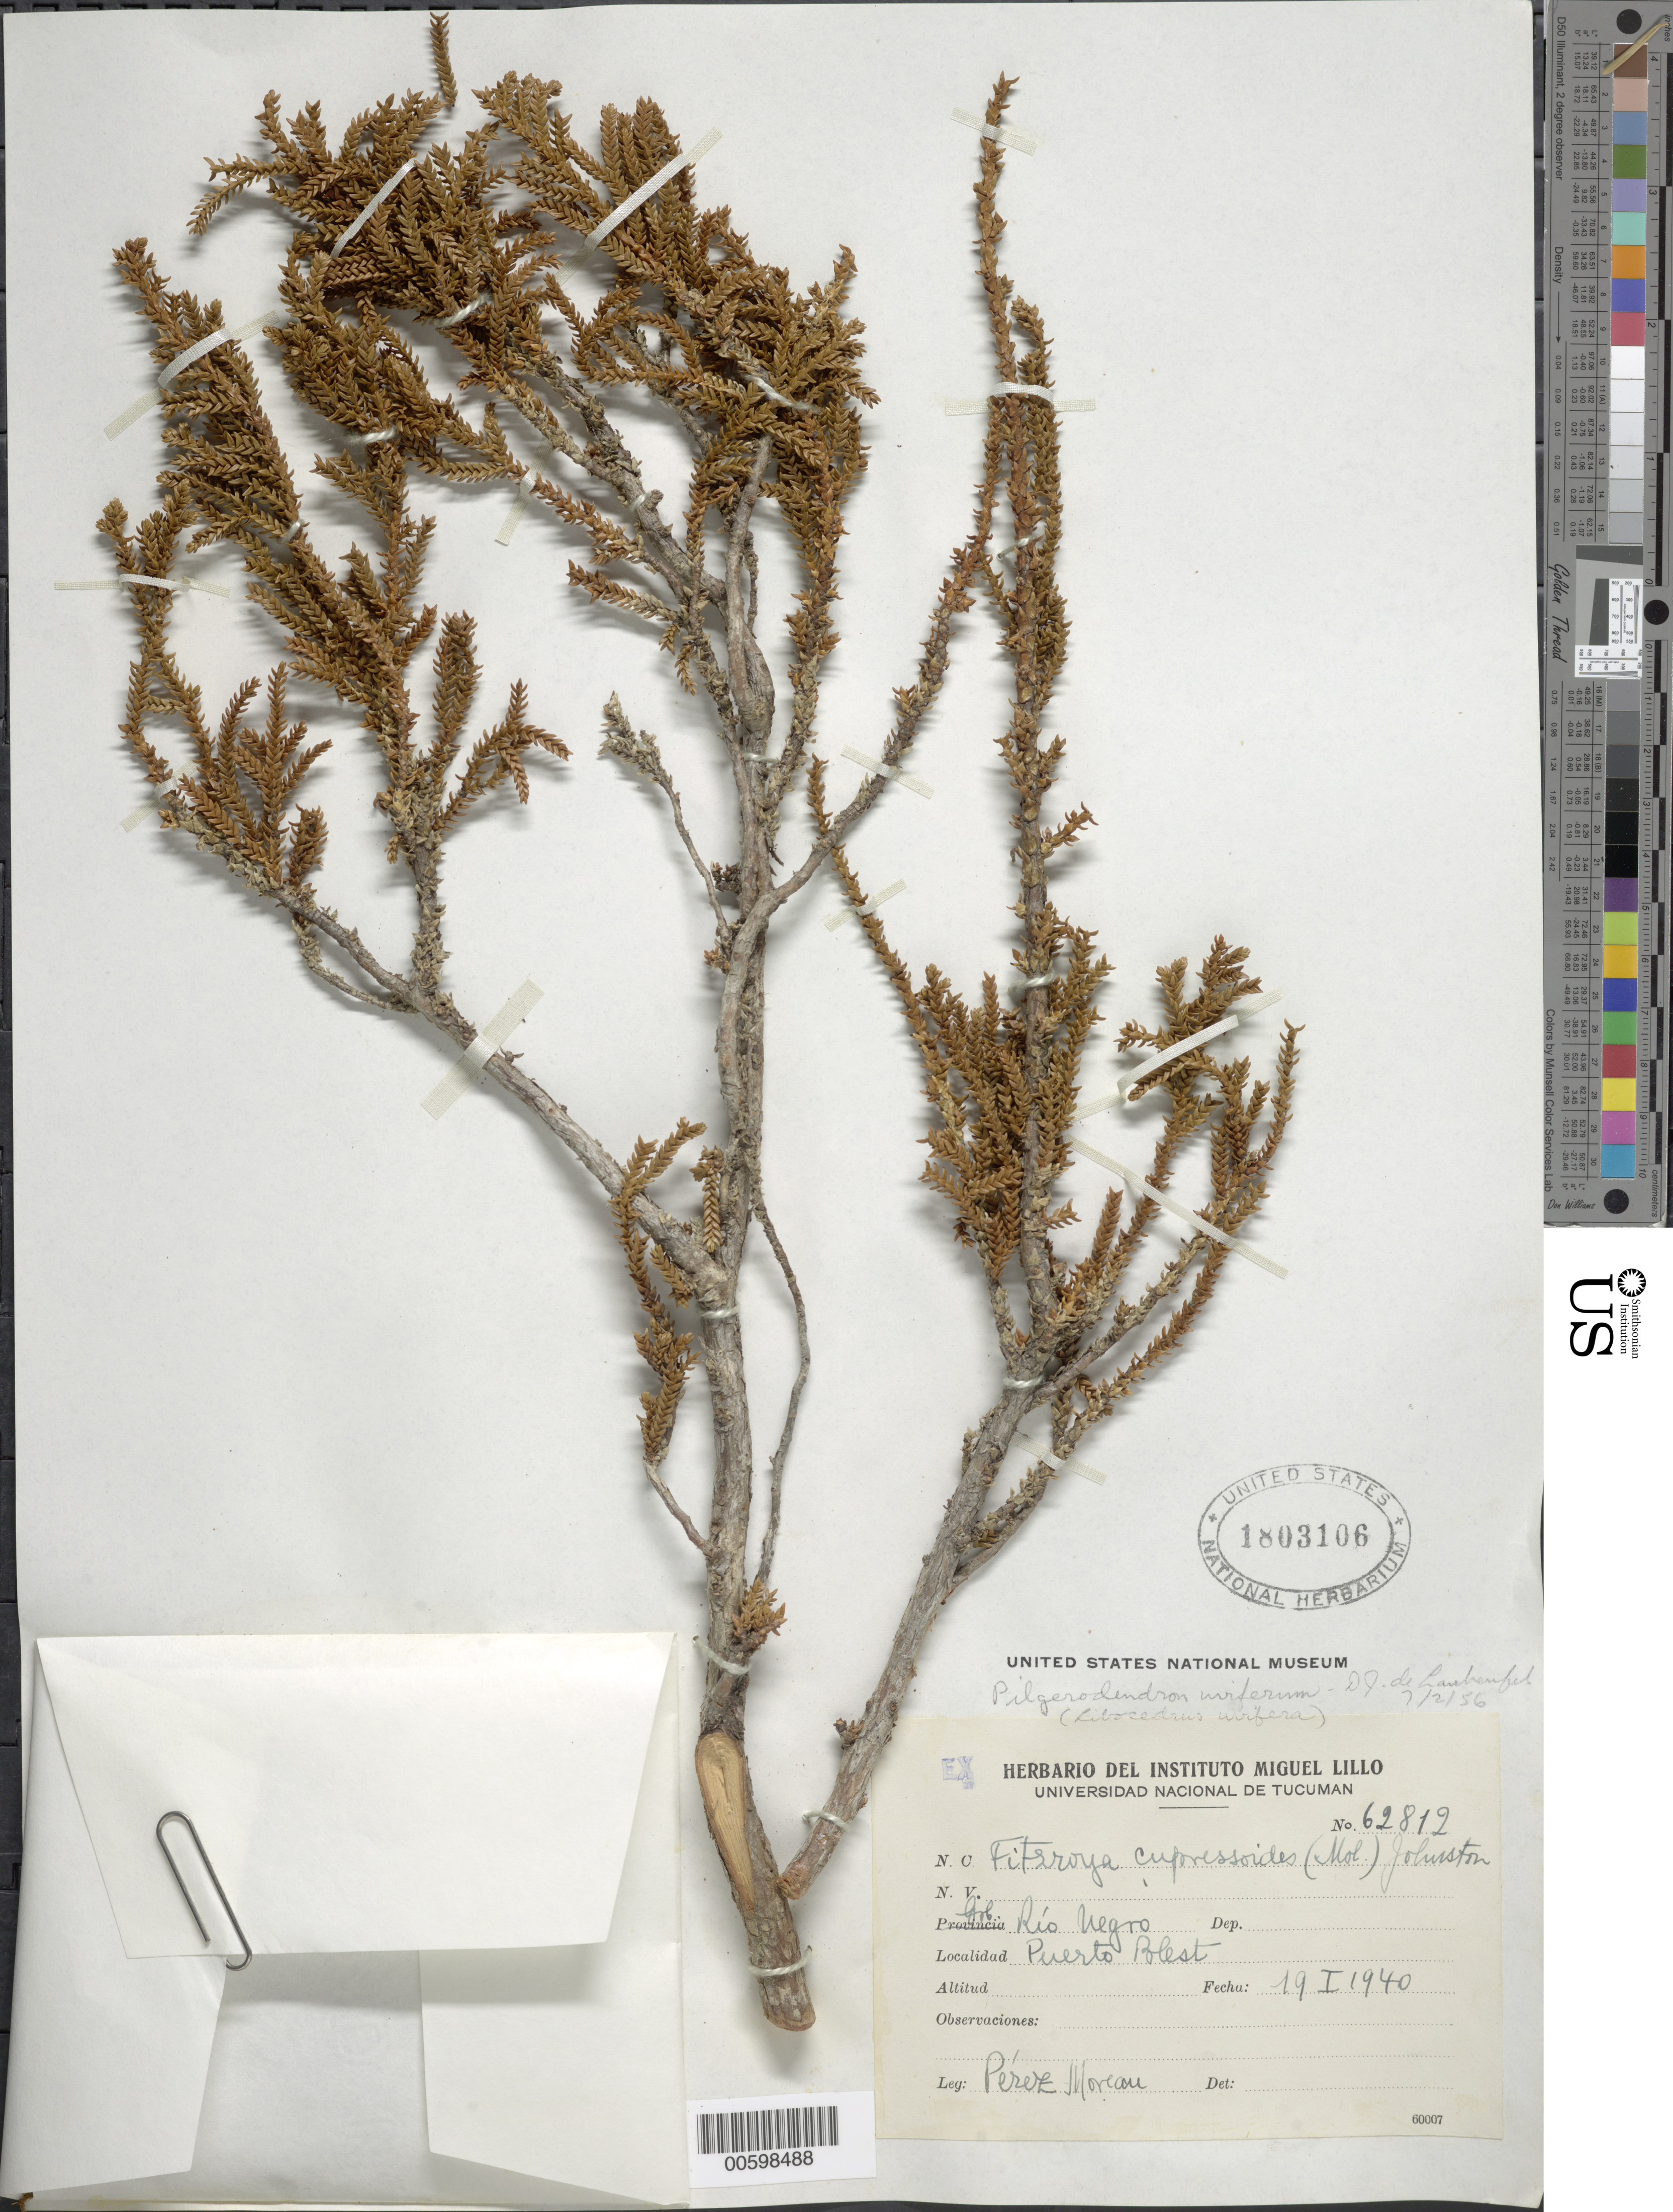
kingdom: Plantae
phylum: Tracheophyta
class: Pinopsida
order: Pinales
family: Cupressaceae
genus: Pilgerodendron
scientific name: Pilgerodendron uviferum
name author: Florin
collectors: P. Moreau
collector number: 62812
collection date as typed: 19 Jan 1940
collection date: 1940-01-19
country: Chile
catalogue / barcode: US 1803106